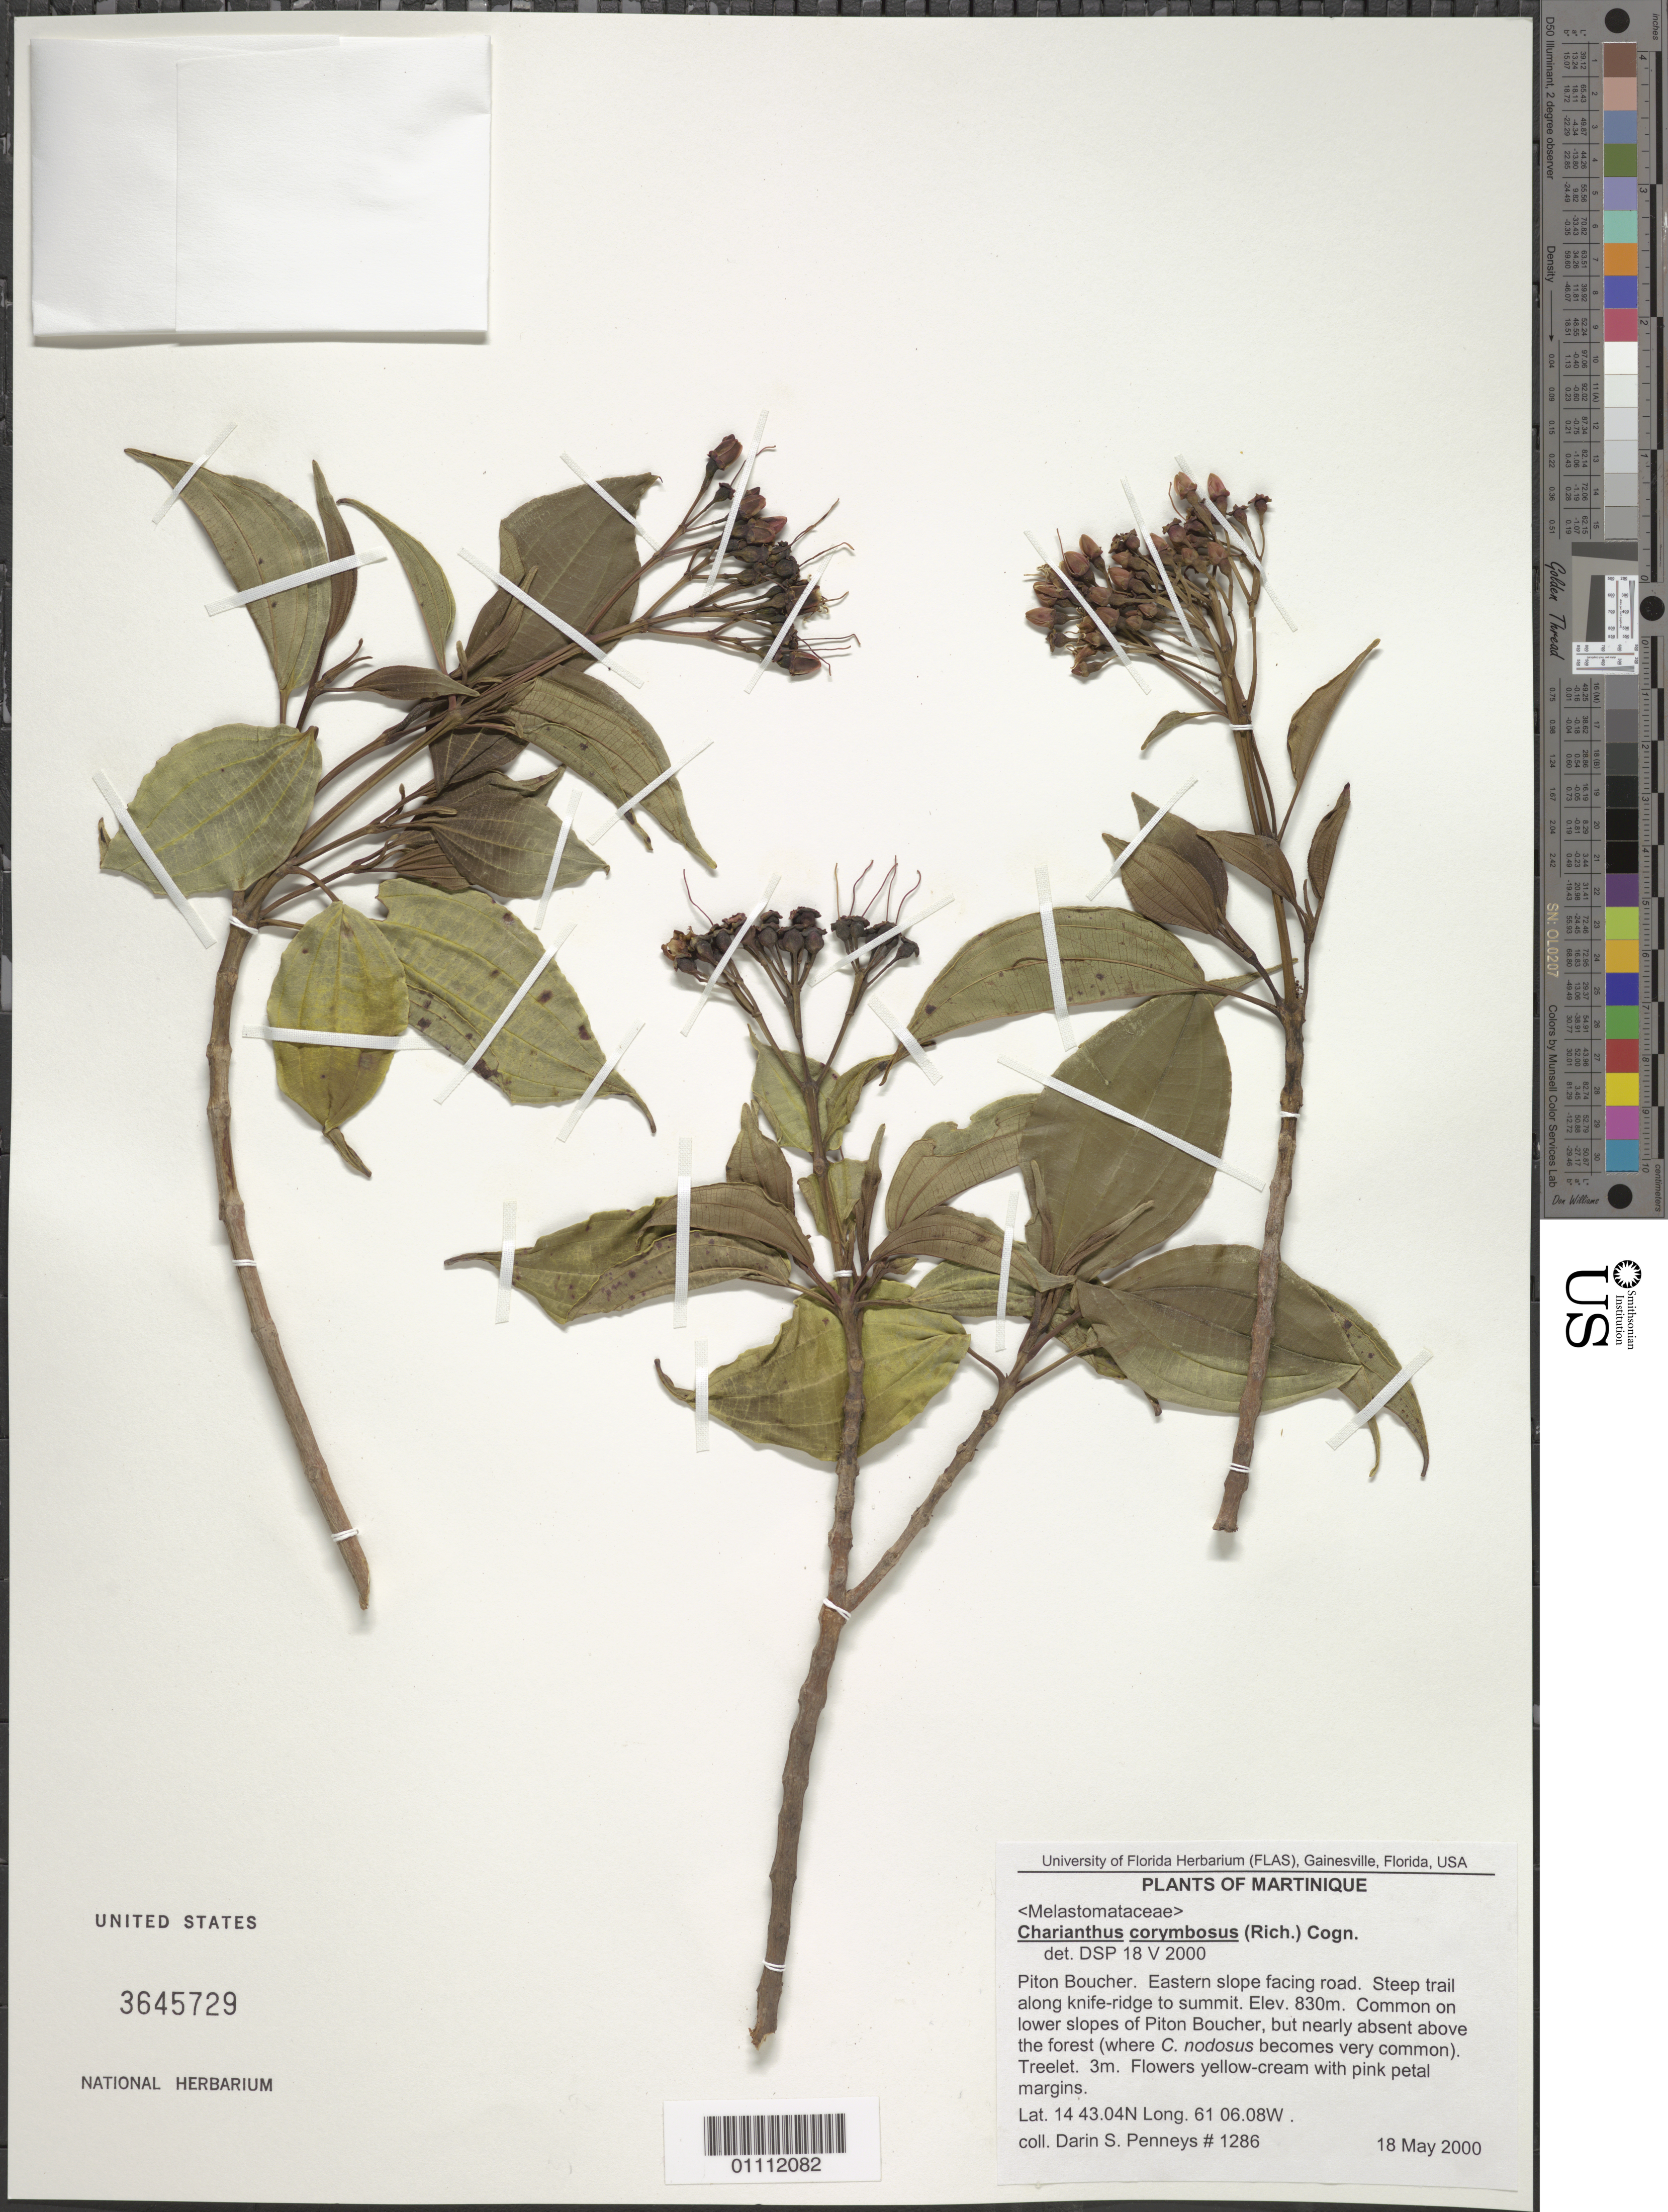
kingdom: Plantae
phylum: Tracheophyta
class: Magnoliopsida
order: Myrtales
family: Melastomataceae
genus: Charianthus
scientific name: Charianthus corymbosus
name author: (Rich.) Cogn.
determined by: Pennys, D. S.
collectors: D. S. Penneys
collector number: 1286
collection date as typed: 18 May 2000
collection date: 2000-05-18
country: Martinique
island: Martinique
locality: Piton Boucher, eastern slope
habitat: Eastern slope facing road. Steep trail along knife-edge to summit. Common on lower slopes of Piton Boucher, but nearly absent above the forest (where C. nodosus becomes very common).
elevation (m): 830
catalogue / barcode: US 3645729